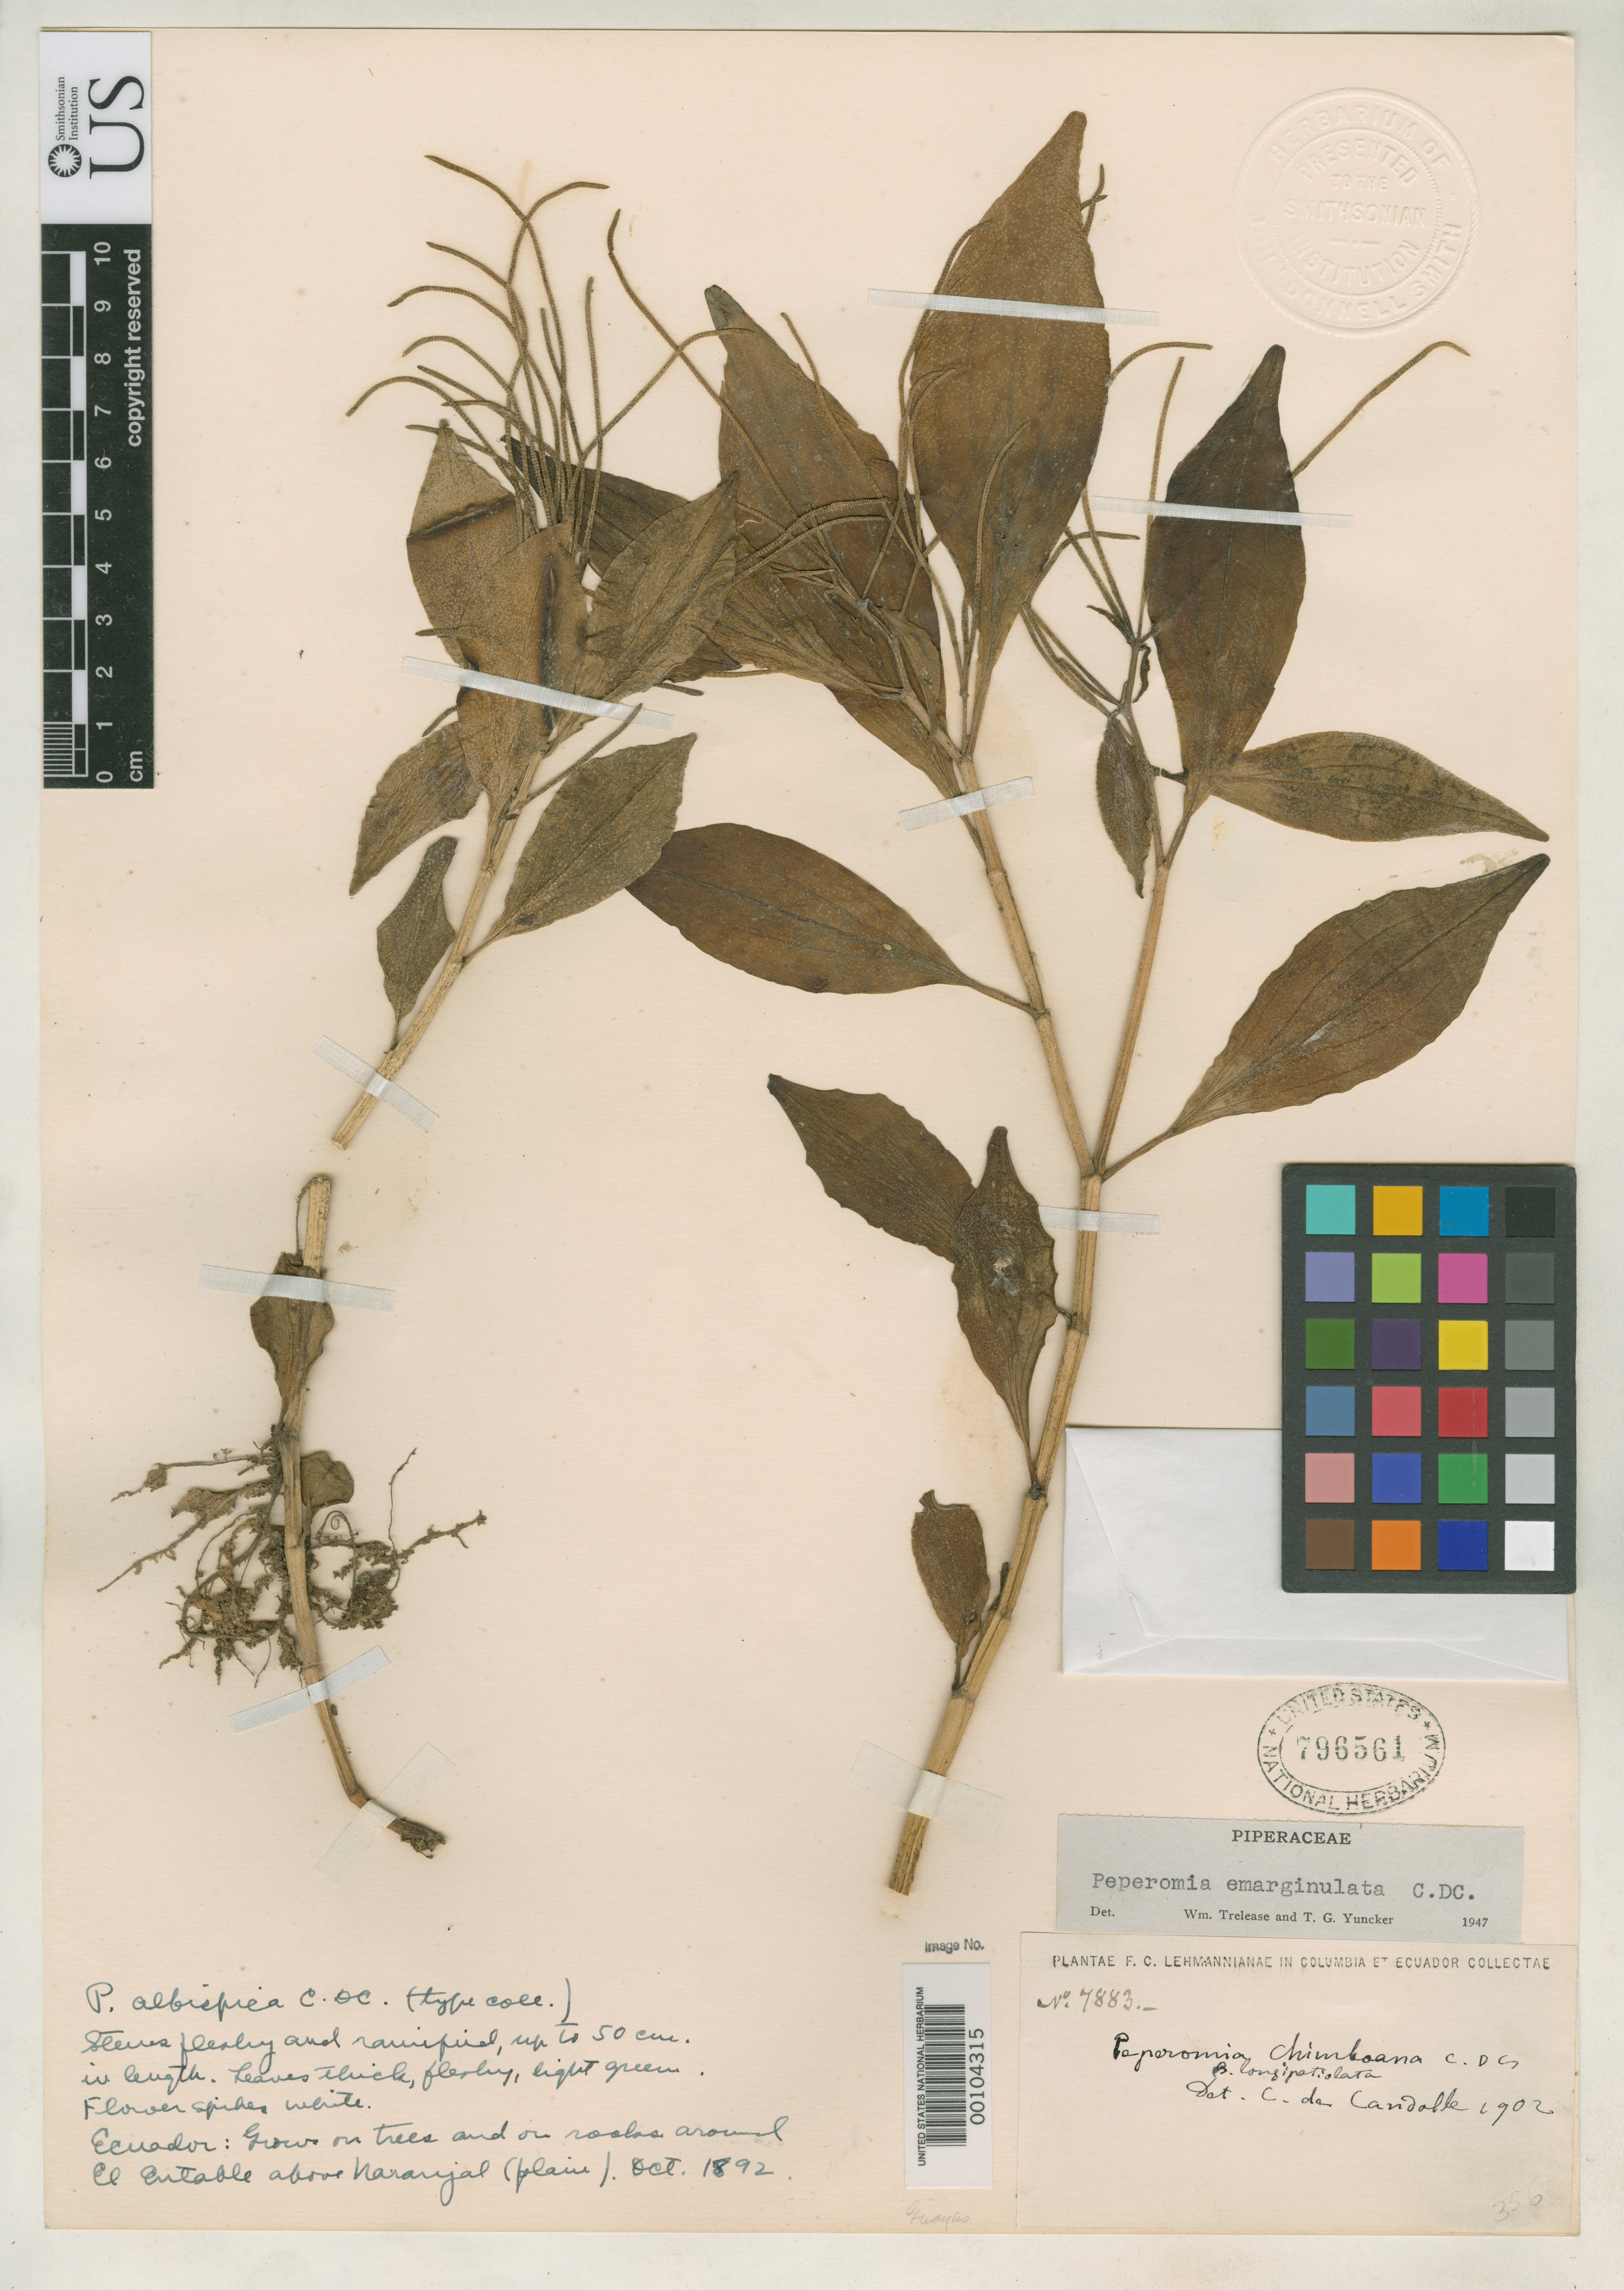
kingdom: Plantae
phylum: Tracheophyta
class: Magnoliopsida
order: Piperales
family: Piperaceae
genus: Peperomia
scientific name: Peperomia albispica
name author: C. DC.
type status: Isotype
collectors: F. C. Lehmann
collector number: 7883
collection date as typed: Oct 1892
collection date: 1892-10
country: Ecuador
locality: El Entalbe, above Naranjal.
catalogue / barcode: US 796561